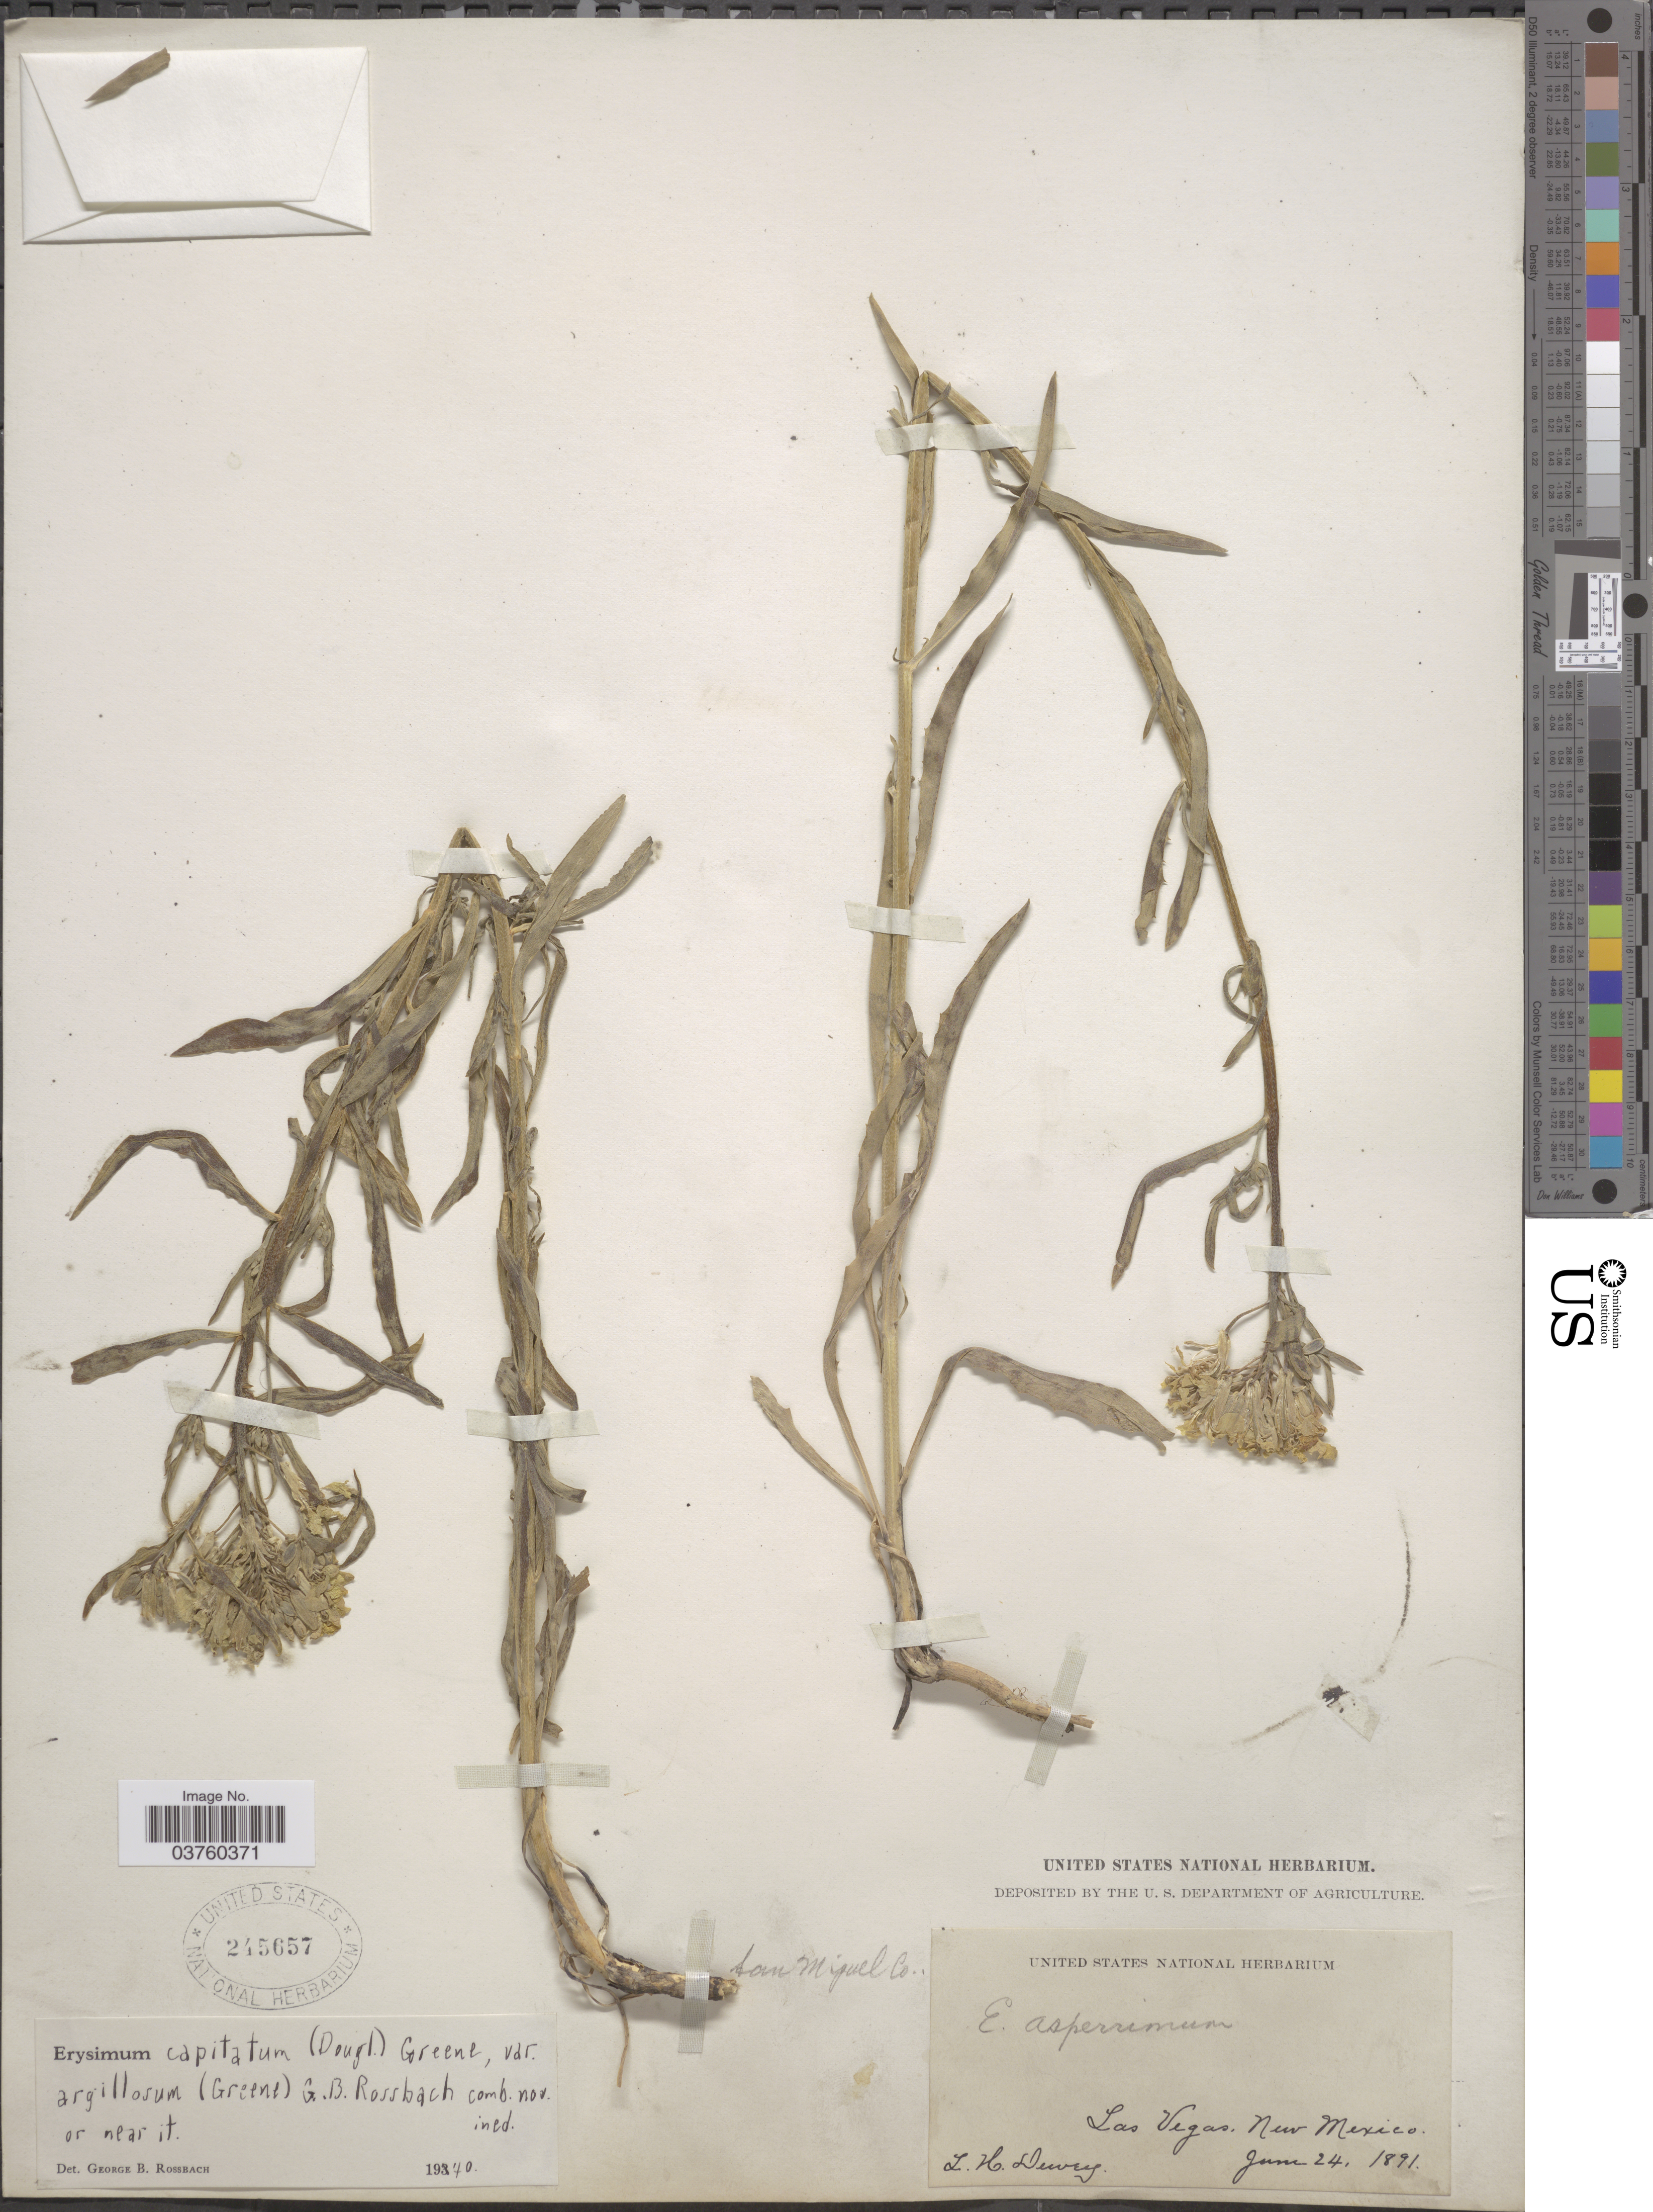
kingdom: Plantae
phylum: Tracheophyta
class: Magnoliopsida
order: Brassicales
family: Brassicaceae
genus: Erysimum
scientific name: Erysimum capitatum subsp. argillosum (Greene) R.A. Price comb. nov. ined.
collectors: L. H. Dewey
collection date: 1891-06-24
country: United States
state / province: New Mexico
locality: Las Vegas. San Miguel Co.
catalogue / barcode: US 245657